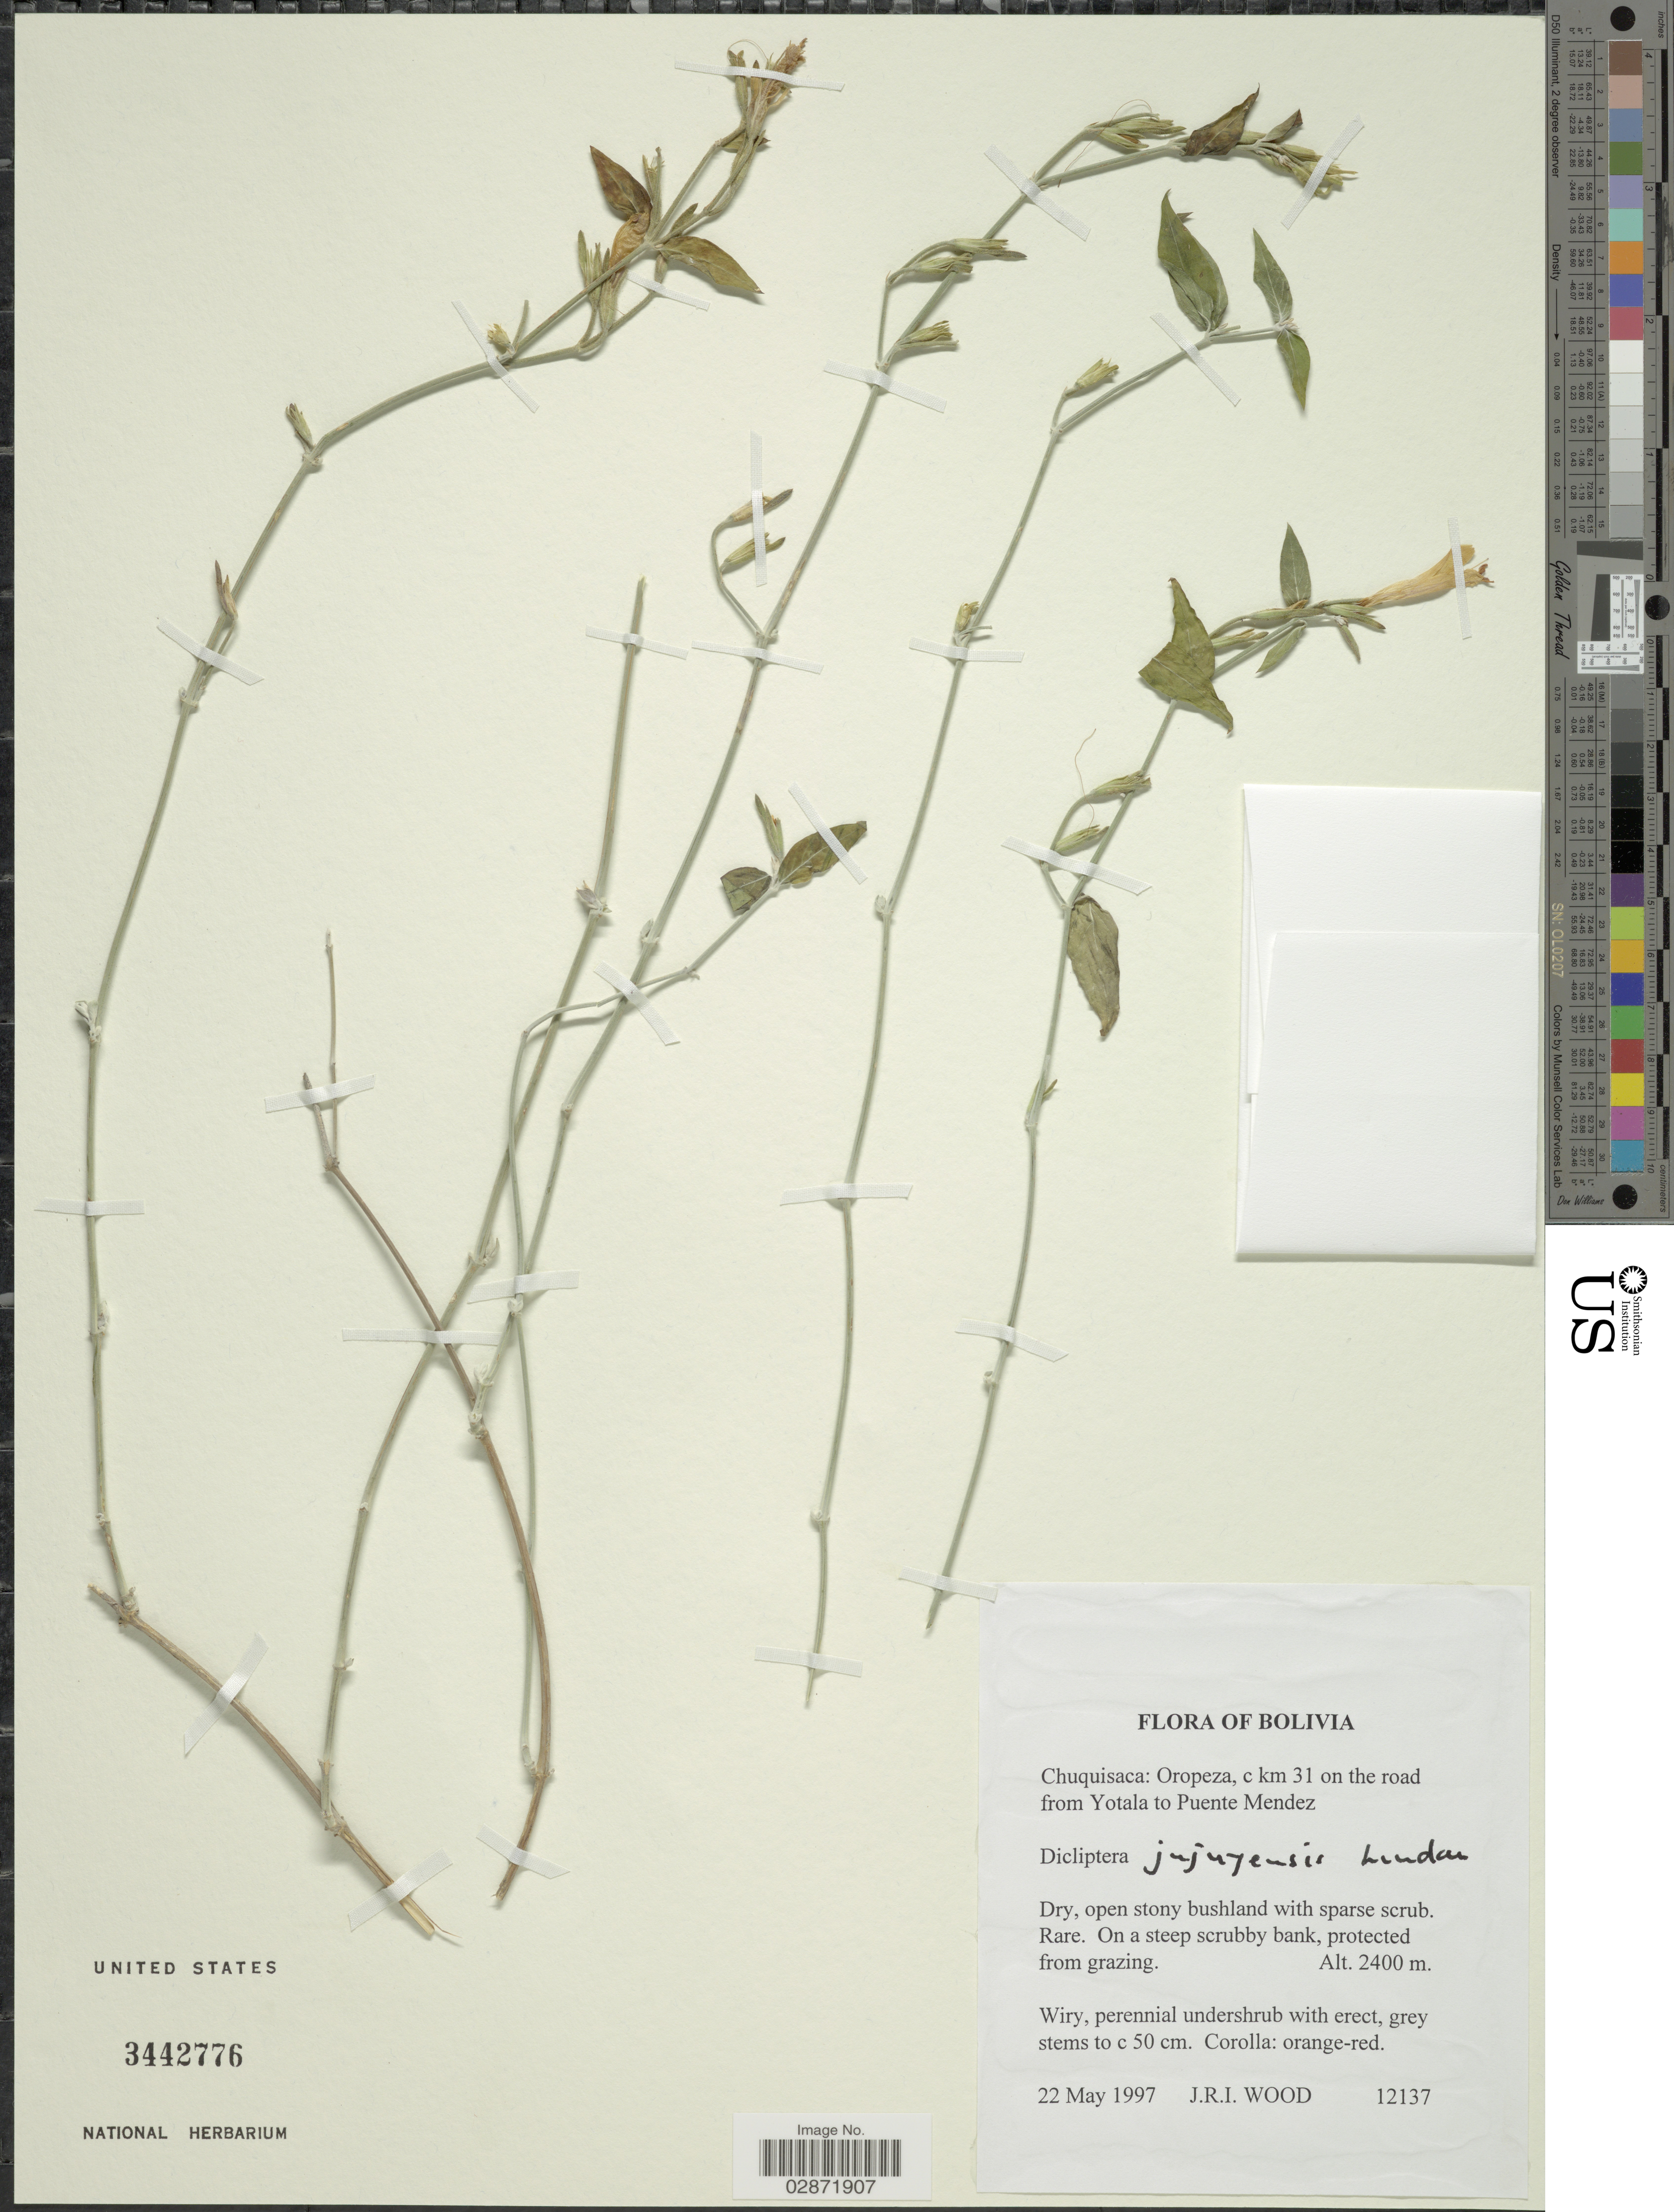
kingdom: Plantae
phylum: Tracheophyta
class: Magnoliopsida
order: Lamiales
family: Acanthaceae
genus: Dicliptera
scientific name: Dicliptera jujuyensis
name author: Lindau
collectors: J. R. I. Wood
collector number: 12137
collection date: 1997-05-22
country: Bolivia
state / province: Chuquisaca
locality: Oropeza, c km 31 on the road from Yotala to Puente Mendez.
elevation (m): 2400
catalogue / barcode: US 3442776